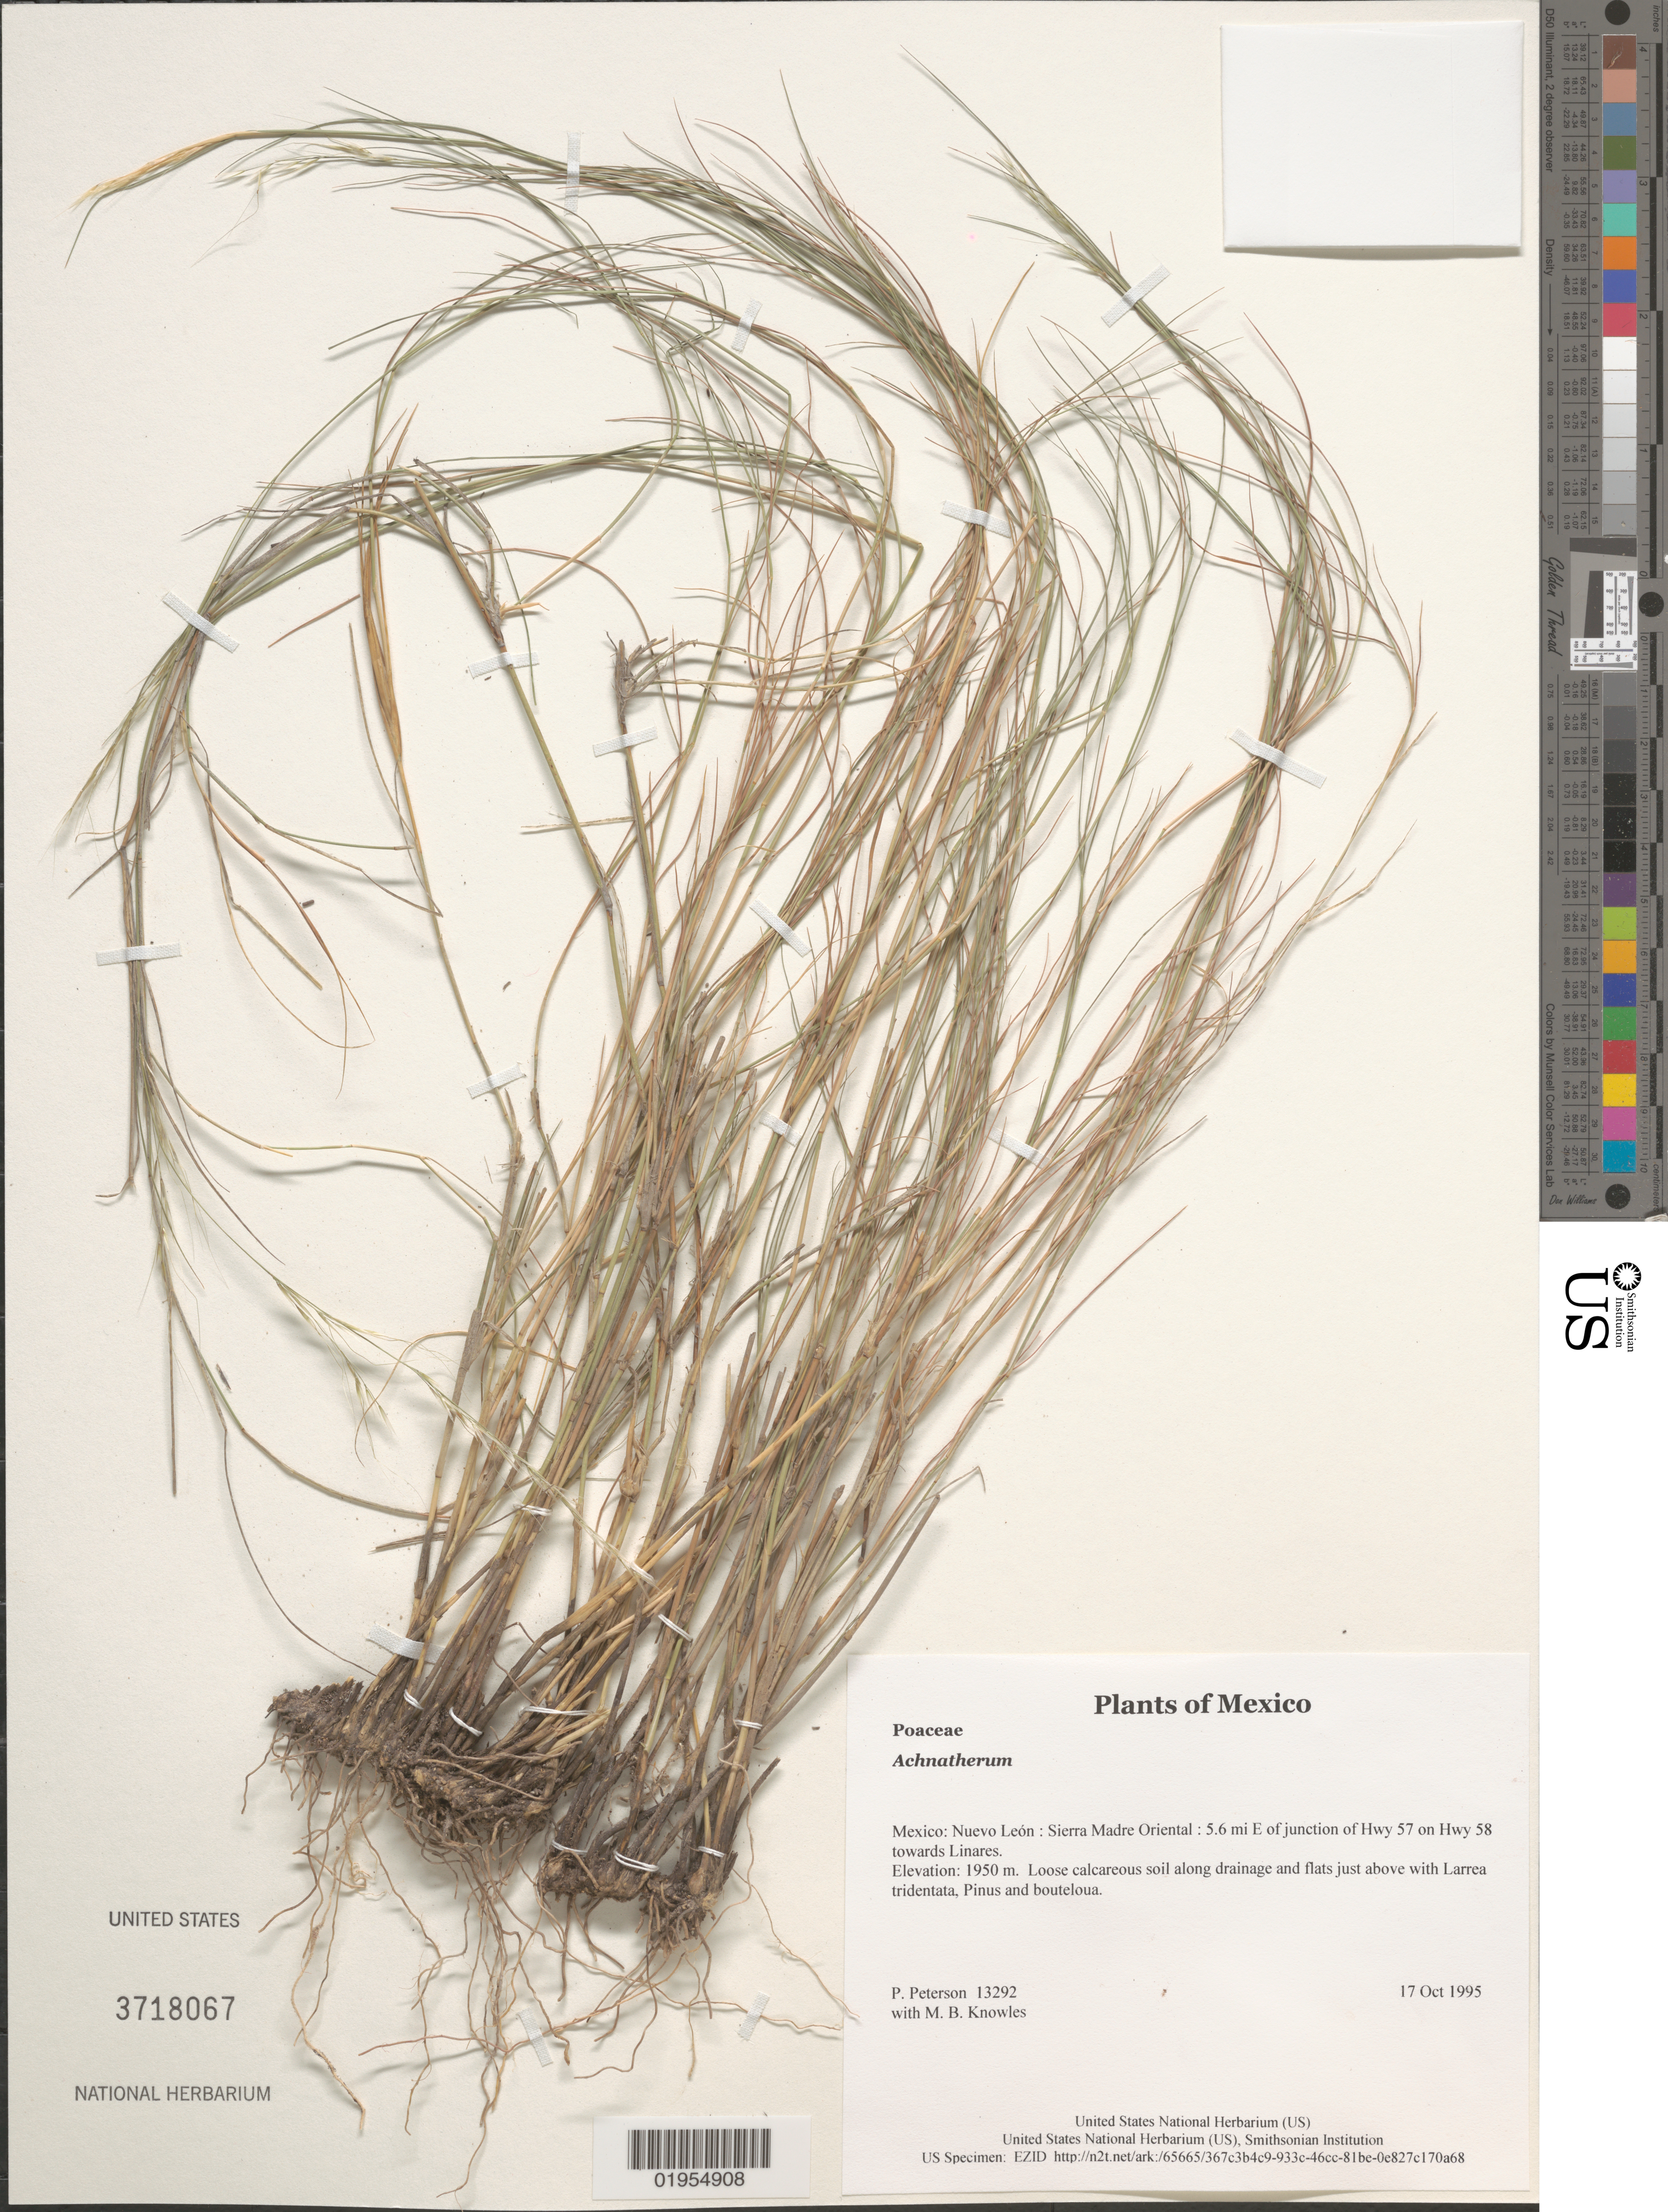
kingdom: Plantae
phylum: Tracheophyta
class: Liliopsida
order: Poales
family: Poaceae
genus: Pseudoeriocoma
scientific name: Pseudoeriocoma sp.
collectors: P. M. Peterson & M. B. Knowles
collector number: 13292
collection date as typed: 17 Oct 1995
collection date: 1995-10-17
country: Mexico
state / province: Nuevo León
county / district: Sierra Madre Oriental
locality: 5.6 mi E of junction of Hwy 57 on Hwy 58 towards Linares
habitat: Loose calcareous soil along drainage and flats just above with Larrea tridentata, Pinus and bouteloua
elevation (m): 1950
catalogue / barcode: US 3718067